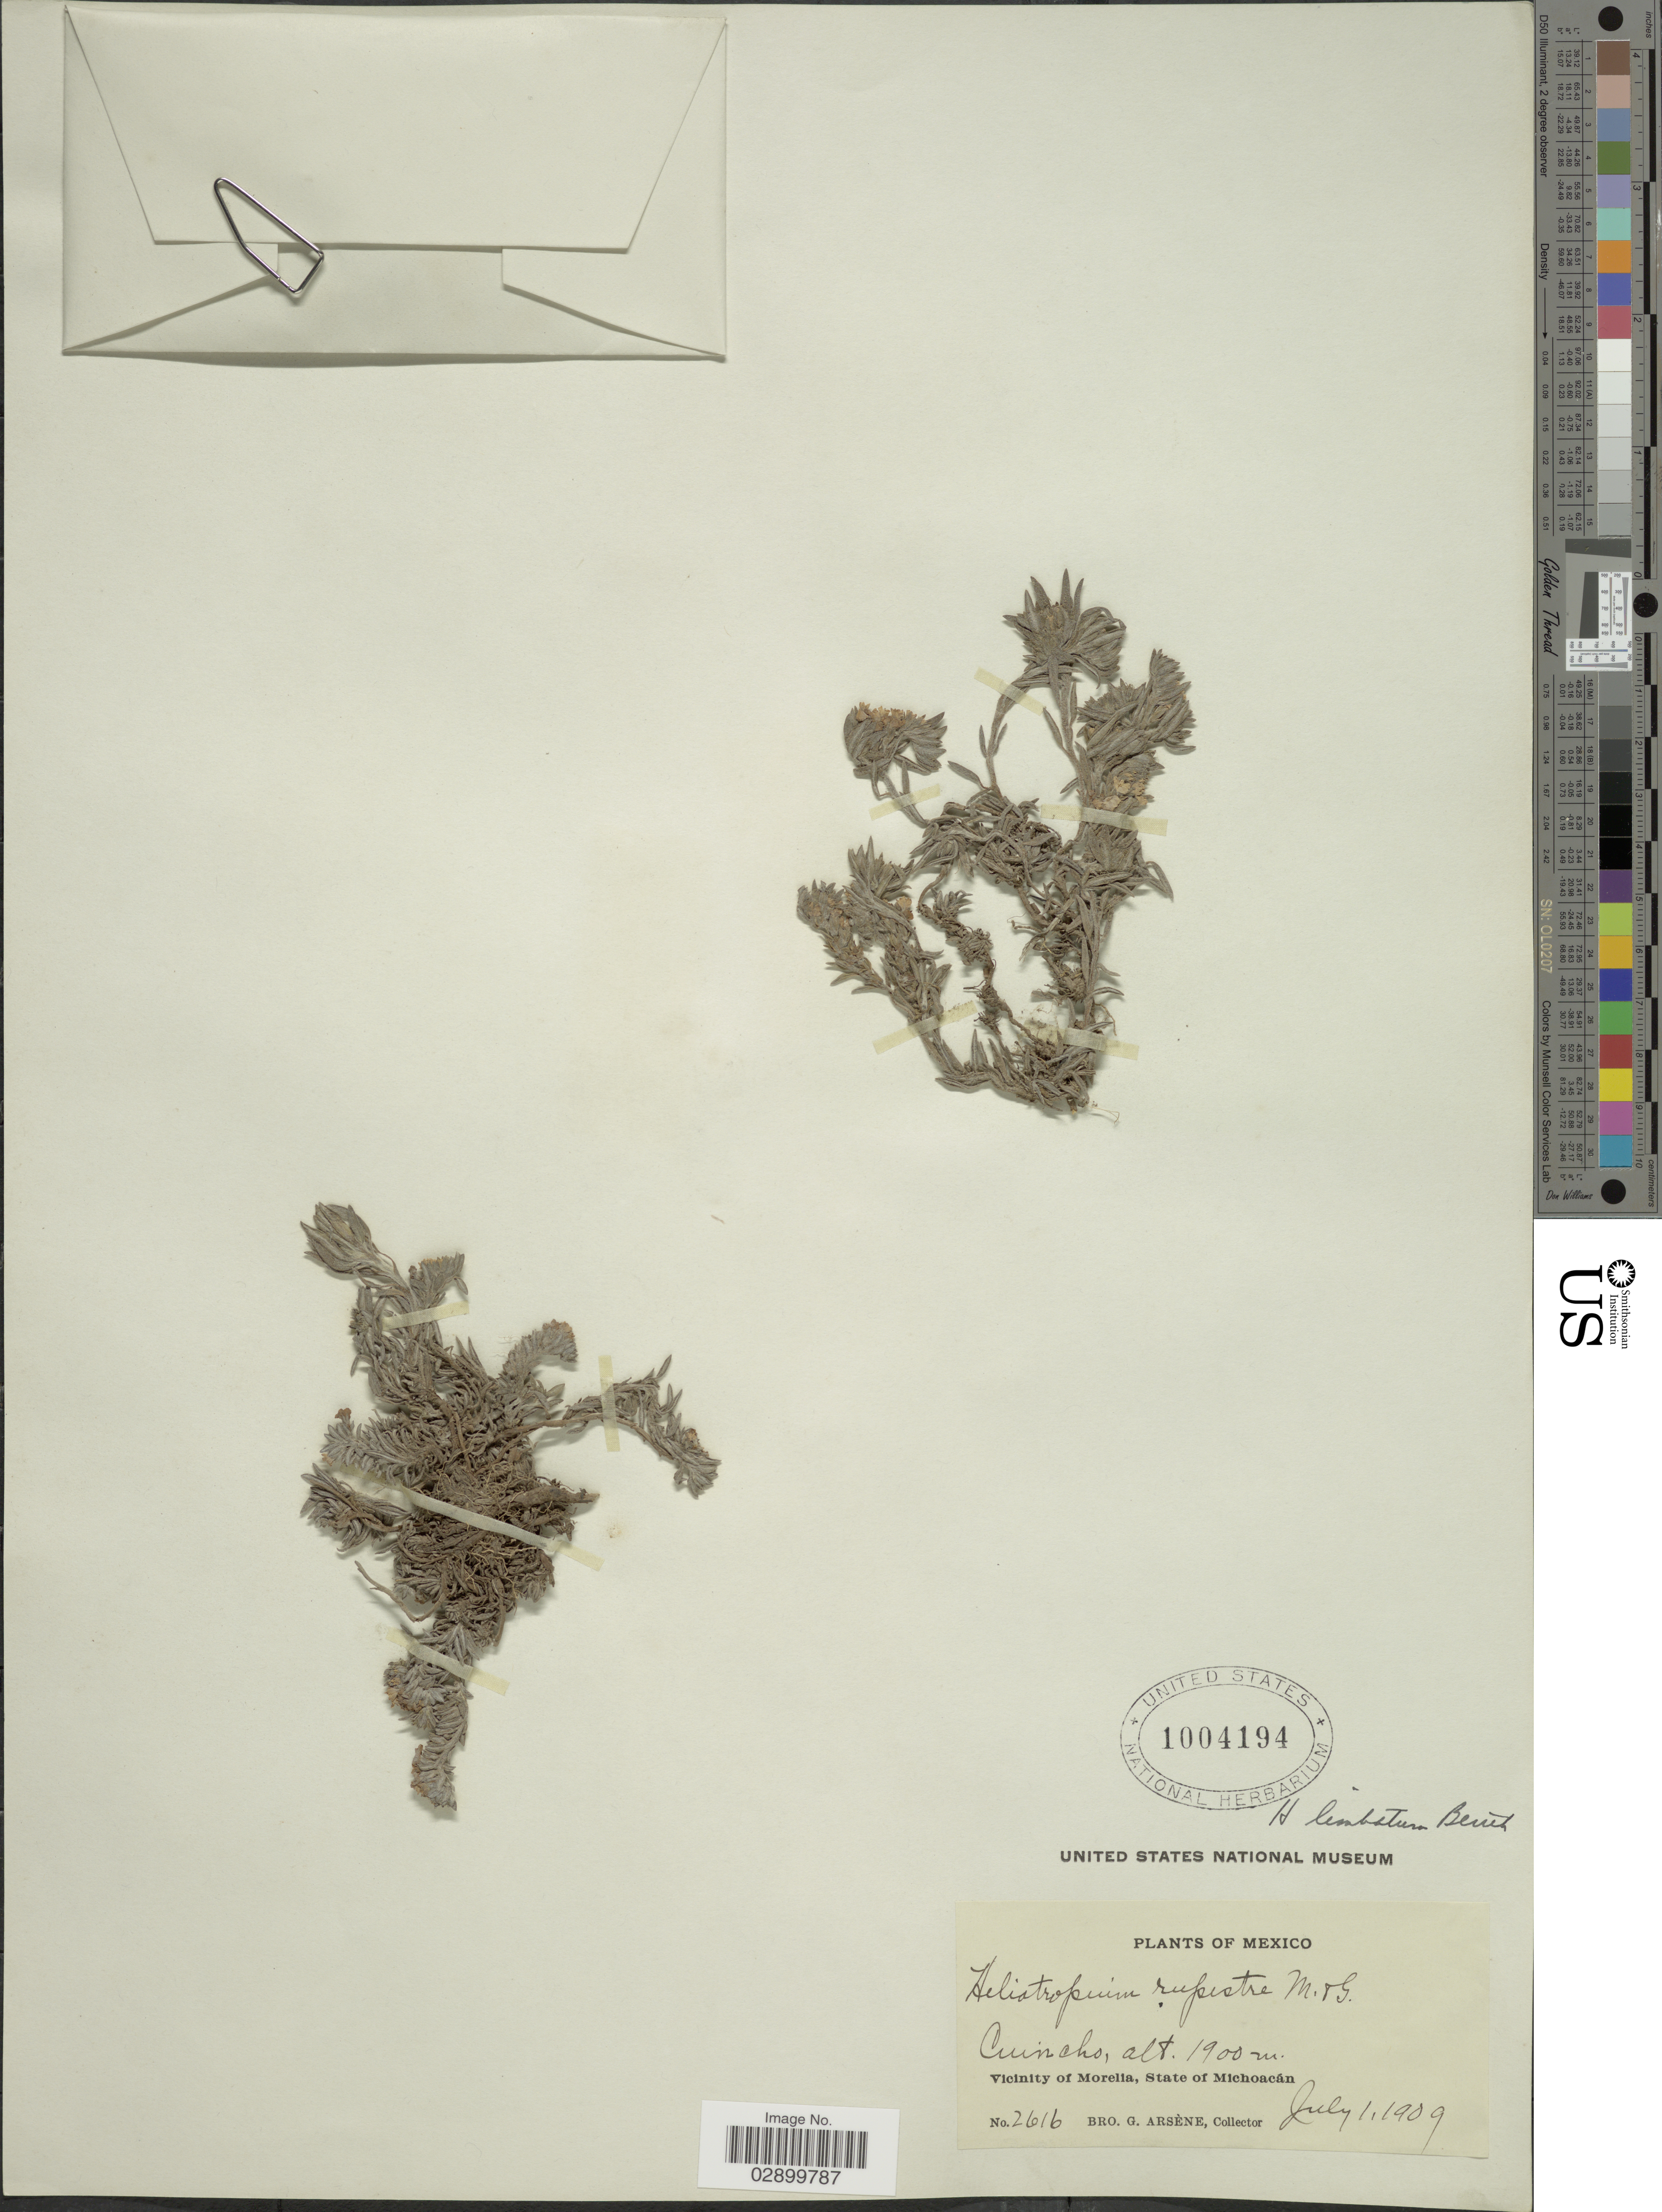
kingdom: Plantae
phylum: Tracheophyta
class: Magnoliopsida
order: Boraginales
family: Heliotropiaceae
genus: Heliotropium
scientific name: Heliotropium limbatum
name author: Benth.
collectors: Bro. G. Arsène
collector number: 2616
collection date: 1909-07-01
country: Mexico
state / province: Michoacán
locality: Cuincho. Vicinity of Morelia.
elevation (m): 1900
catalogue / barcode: US 1004194